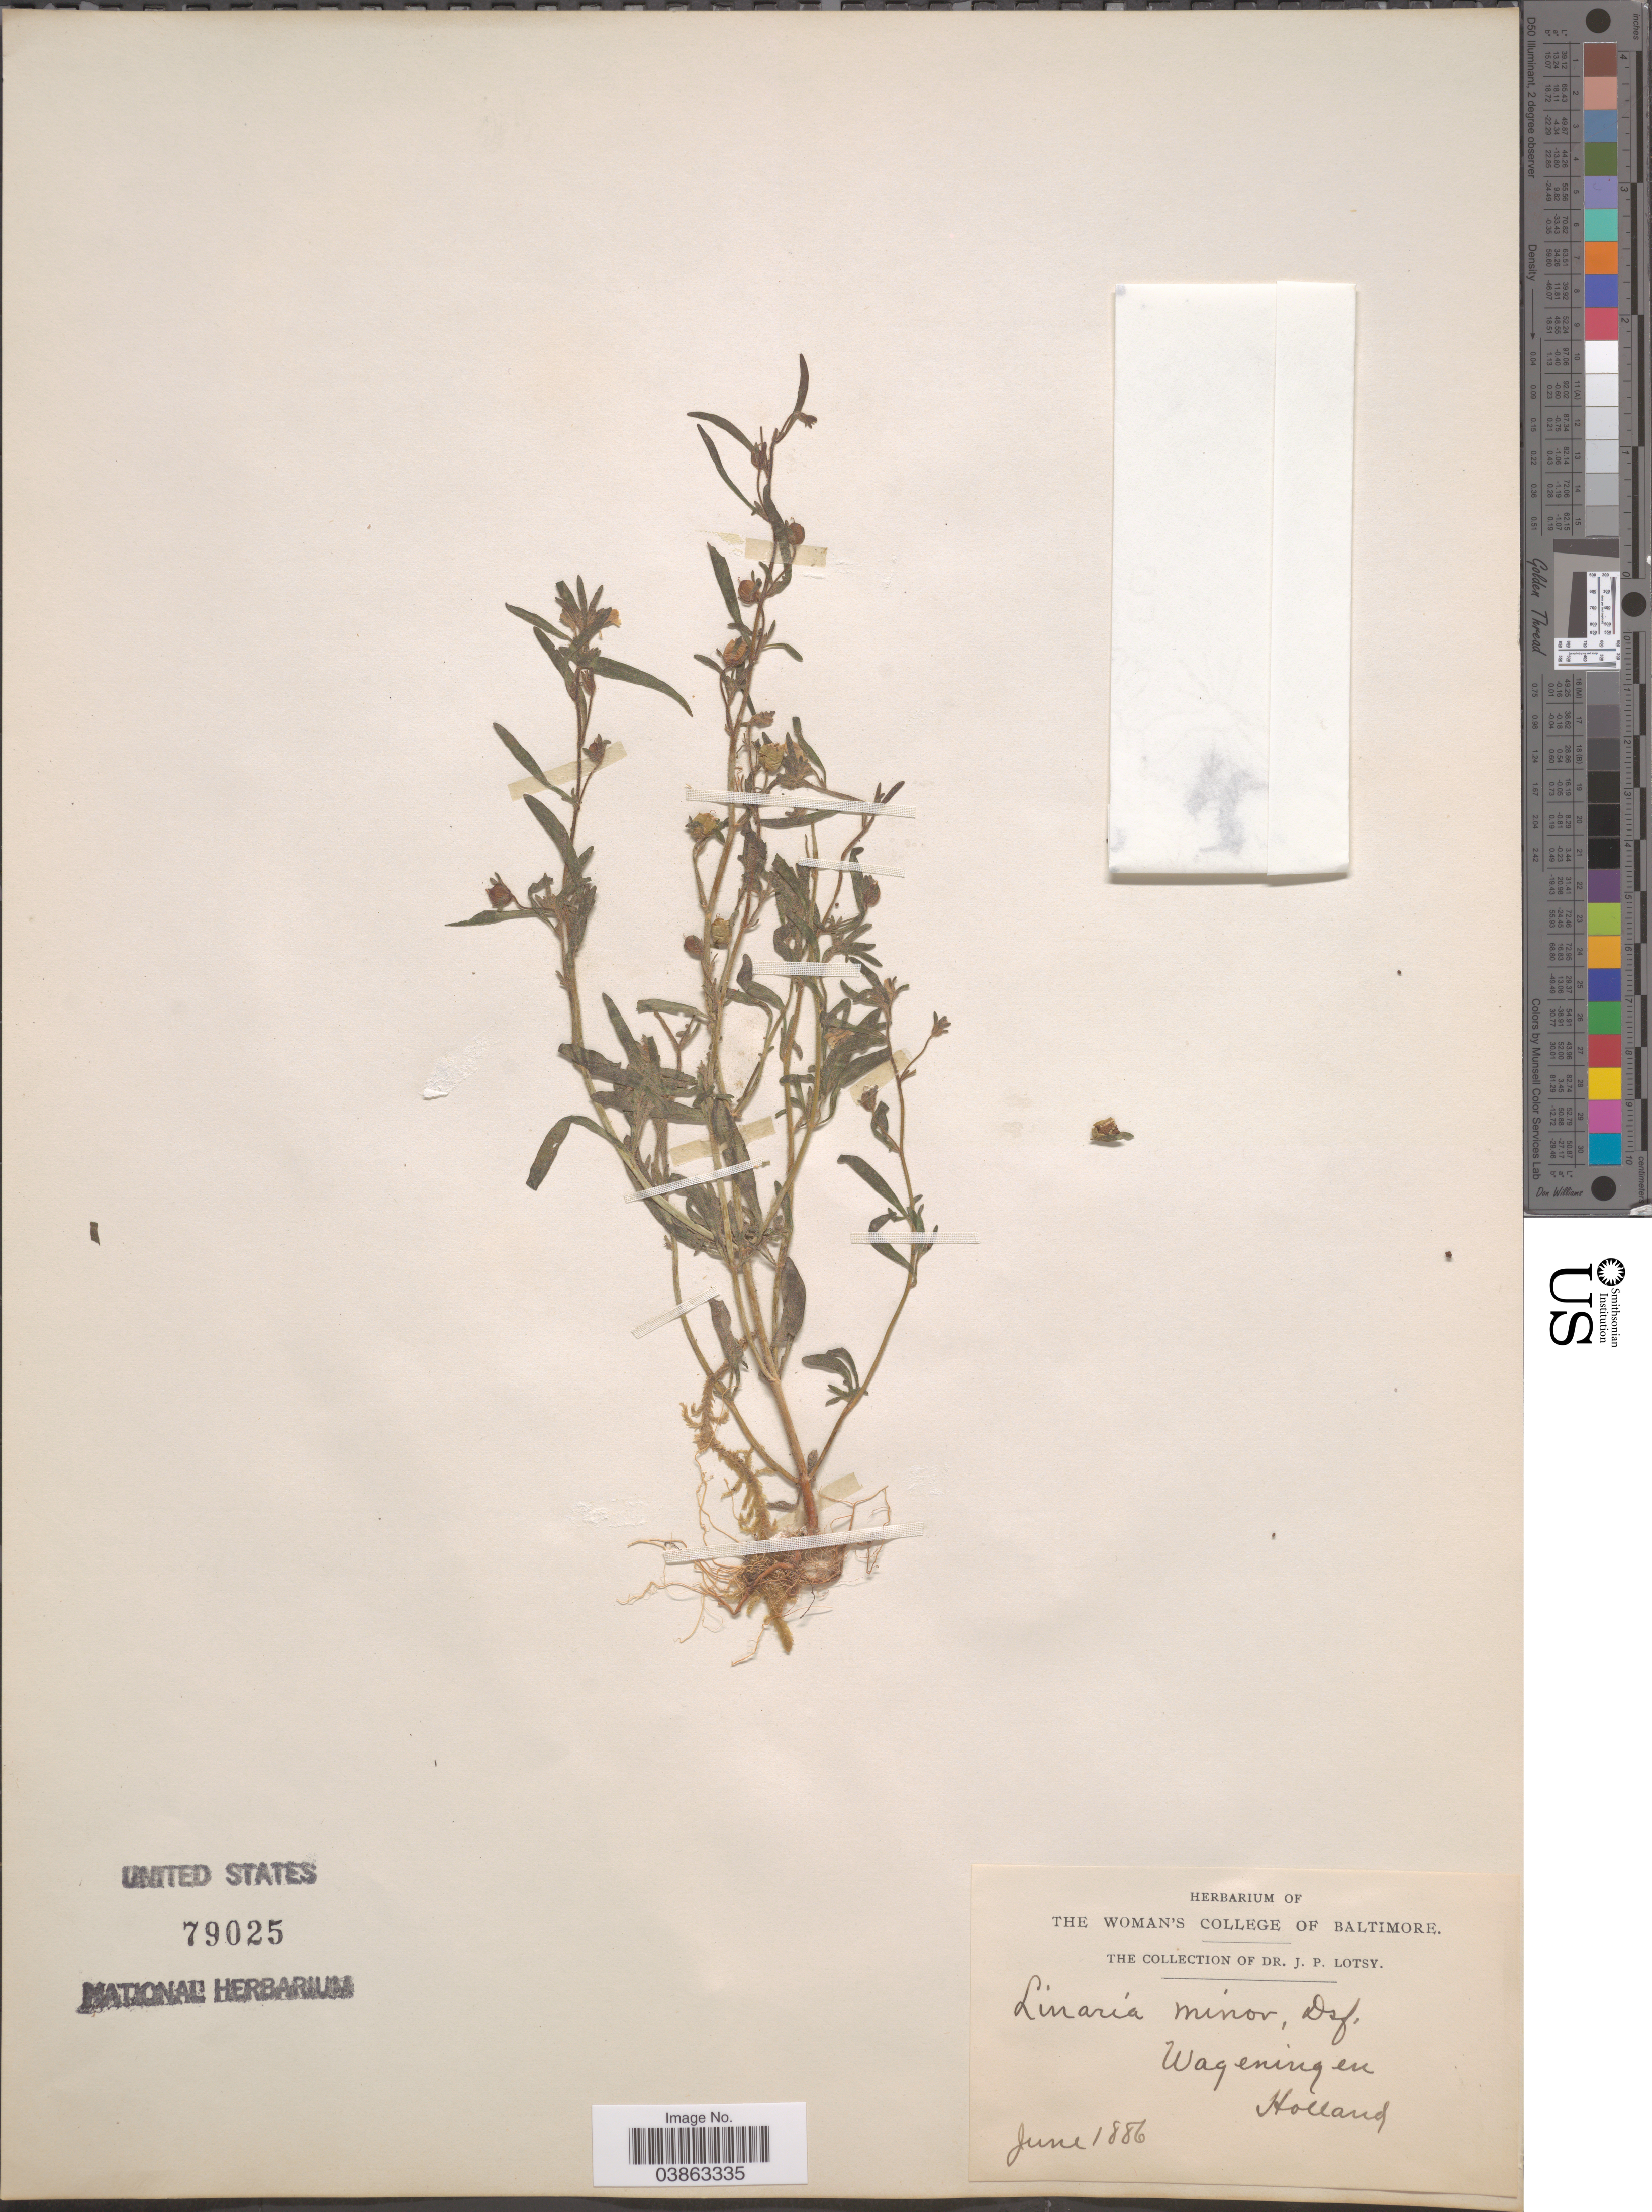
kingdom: Plantae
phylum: Tracheophyta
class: Magnoliopsida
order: Lamiales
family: Plantaginaceae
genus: Linaria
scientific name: Linaria minor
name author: (L.) Desf.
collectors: J. Lotsy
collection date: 1886-06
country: Netherlands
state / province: Gelderland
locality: Wageningen Holland.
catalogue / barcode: US 79025